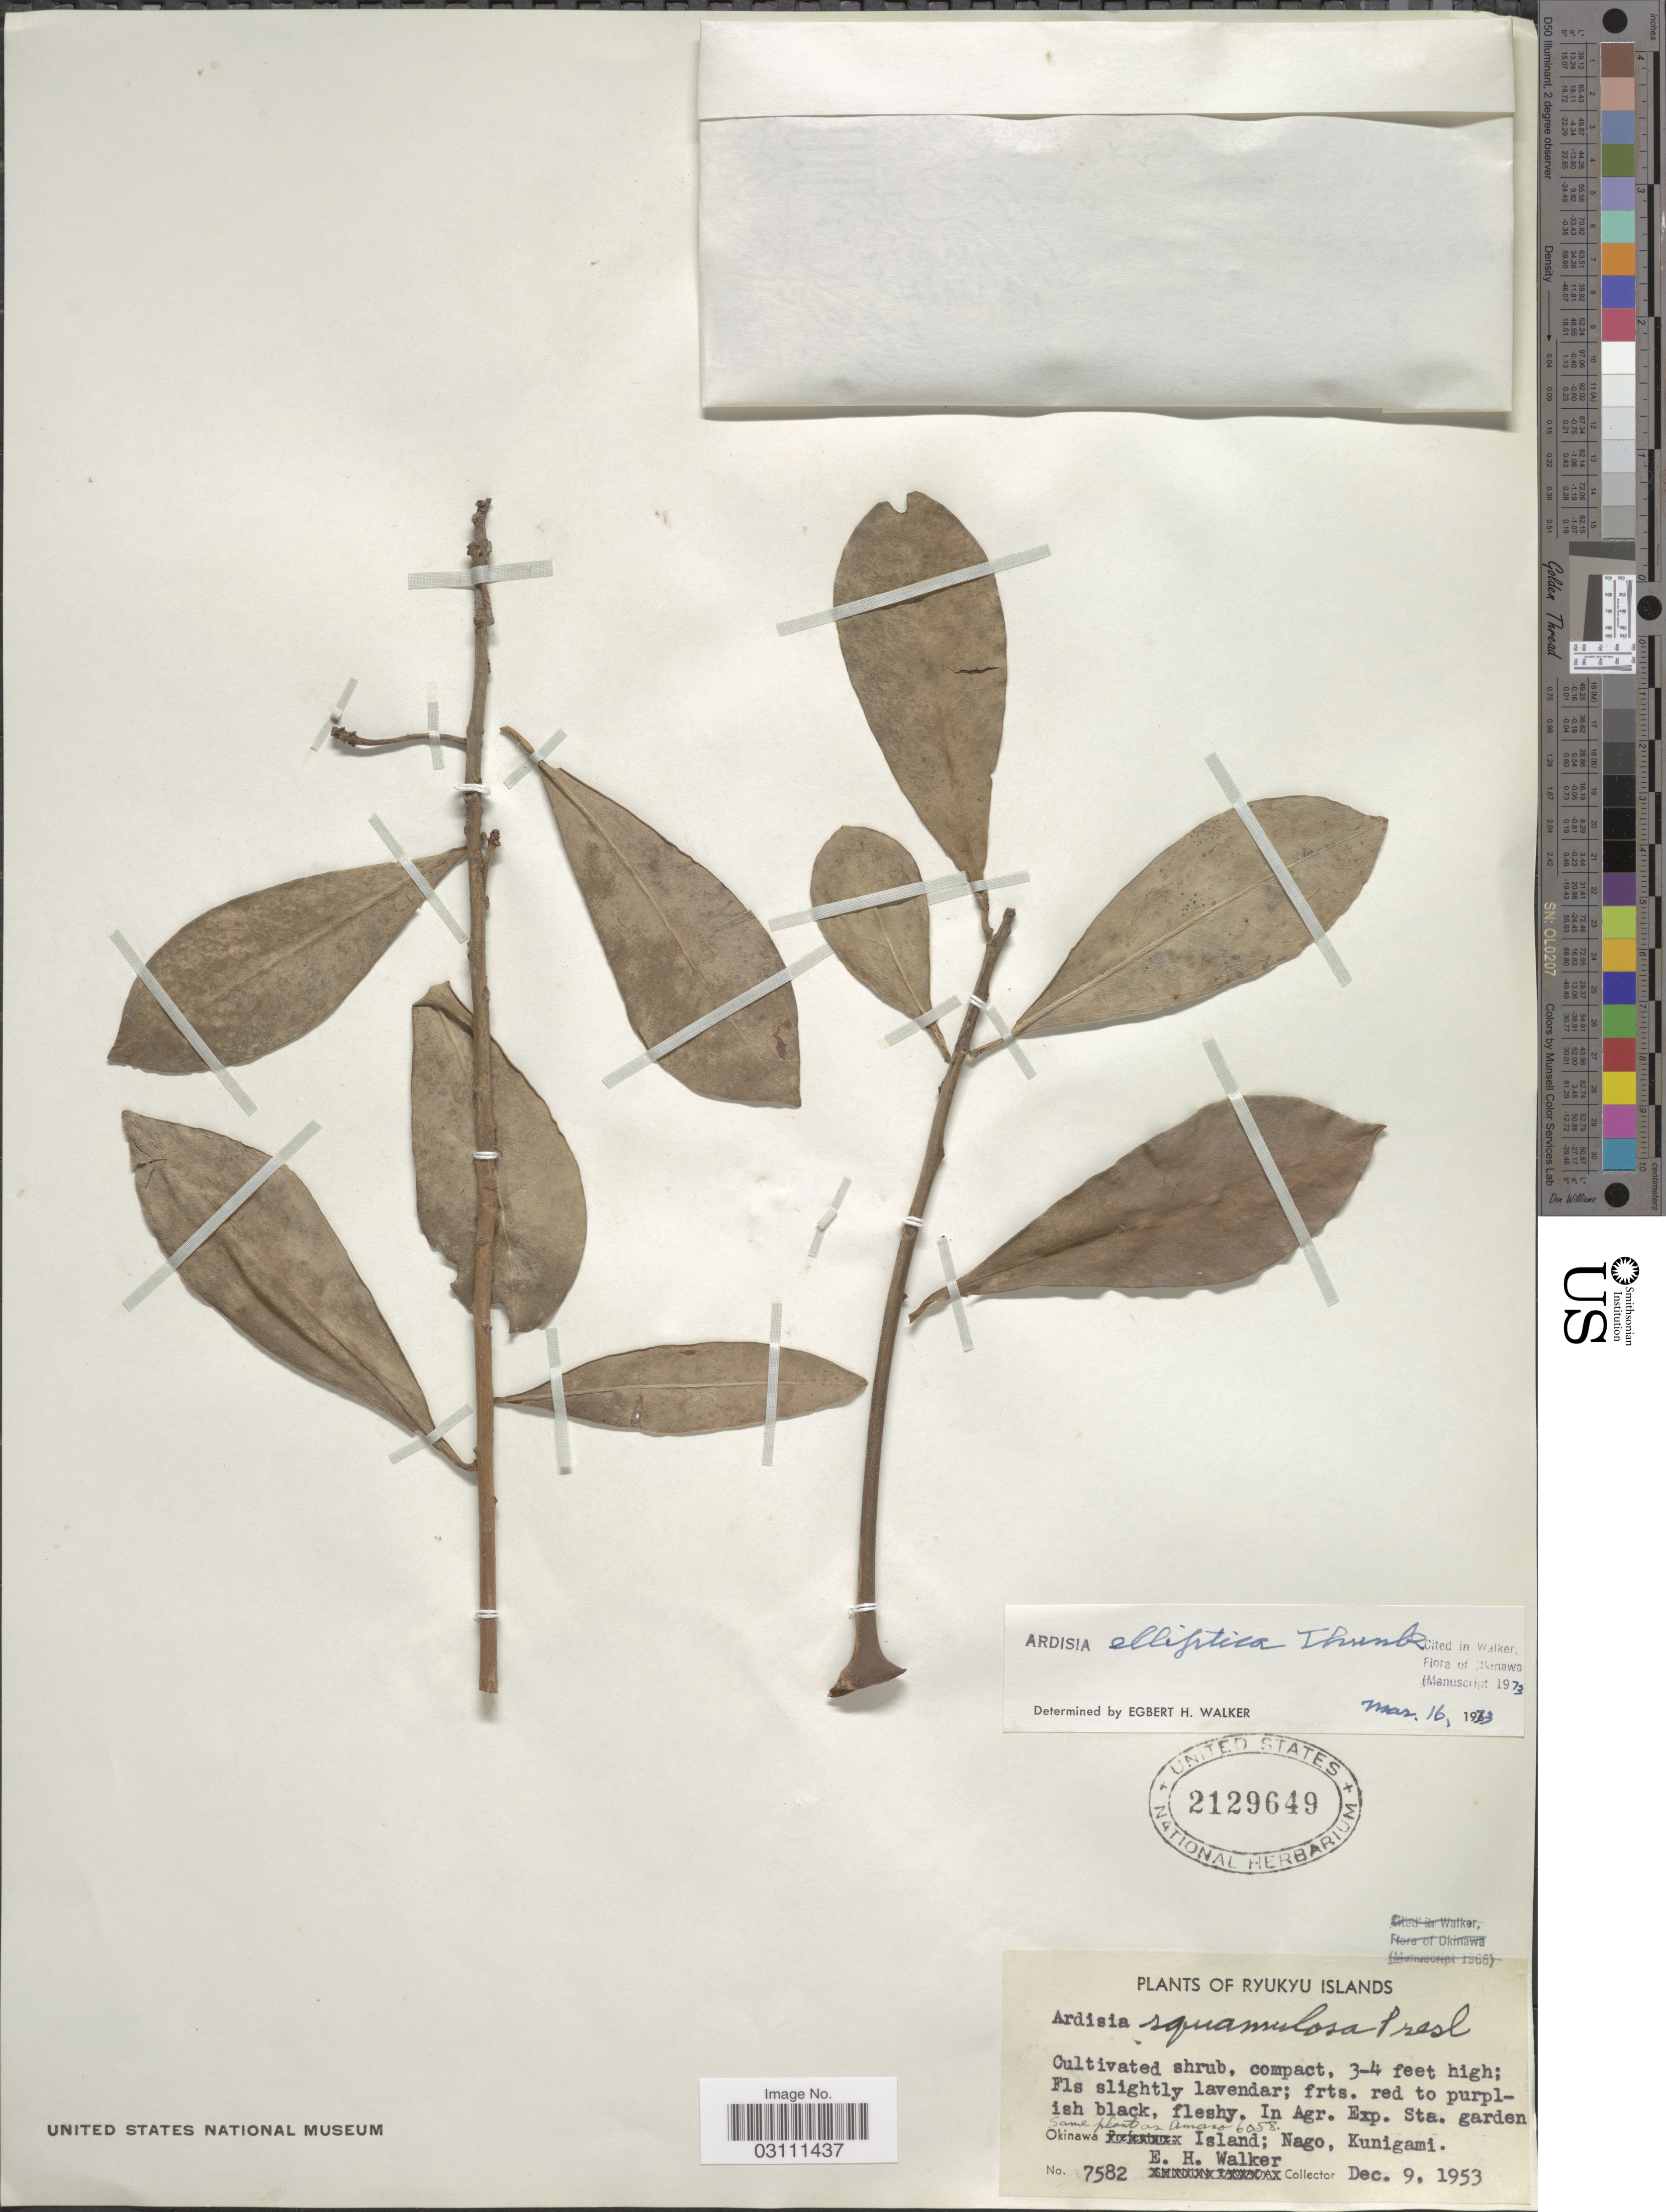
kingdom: Plantae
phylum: Tracheophyta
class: Magnoliopsida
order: Ericales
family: Primulaceae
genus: Ardisia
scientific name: Ardisia elliptica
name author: Thunb.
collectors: E. H. Walker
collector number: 7582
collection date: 1953-12-19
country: Japan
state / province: Okinawa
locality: Ryukyu Islands, Okinawa Island: Nago, Kunigami. [unsure placement] In Agr. Exp. Sta. garden.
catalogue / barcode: US 2129649